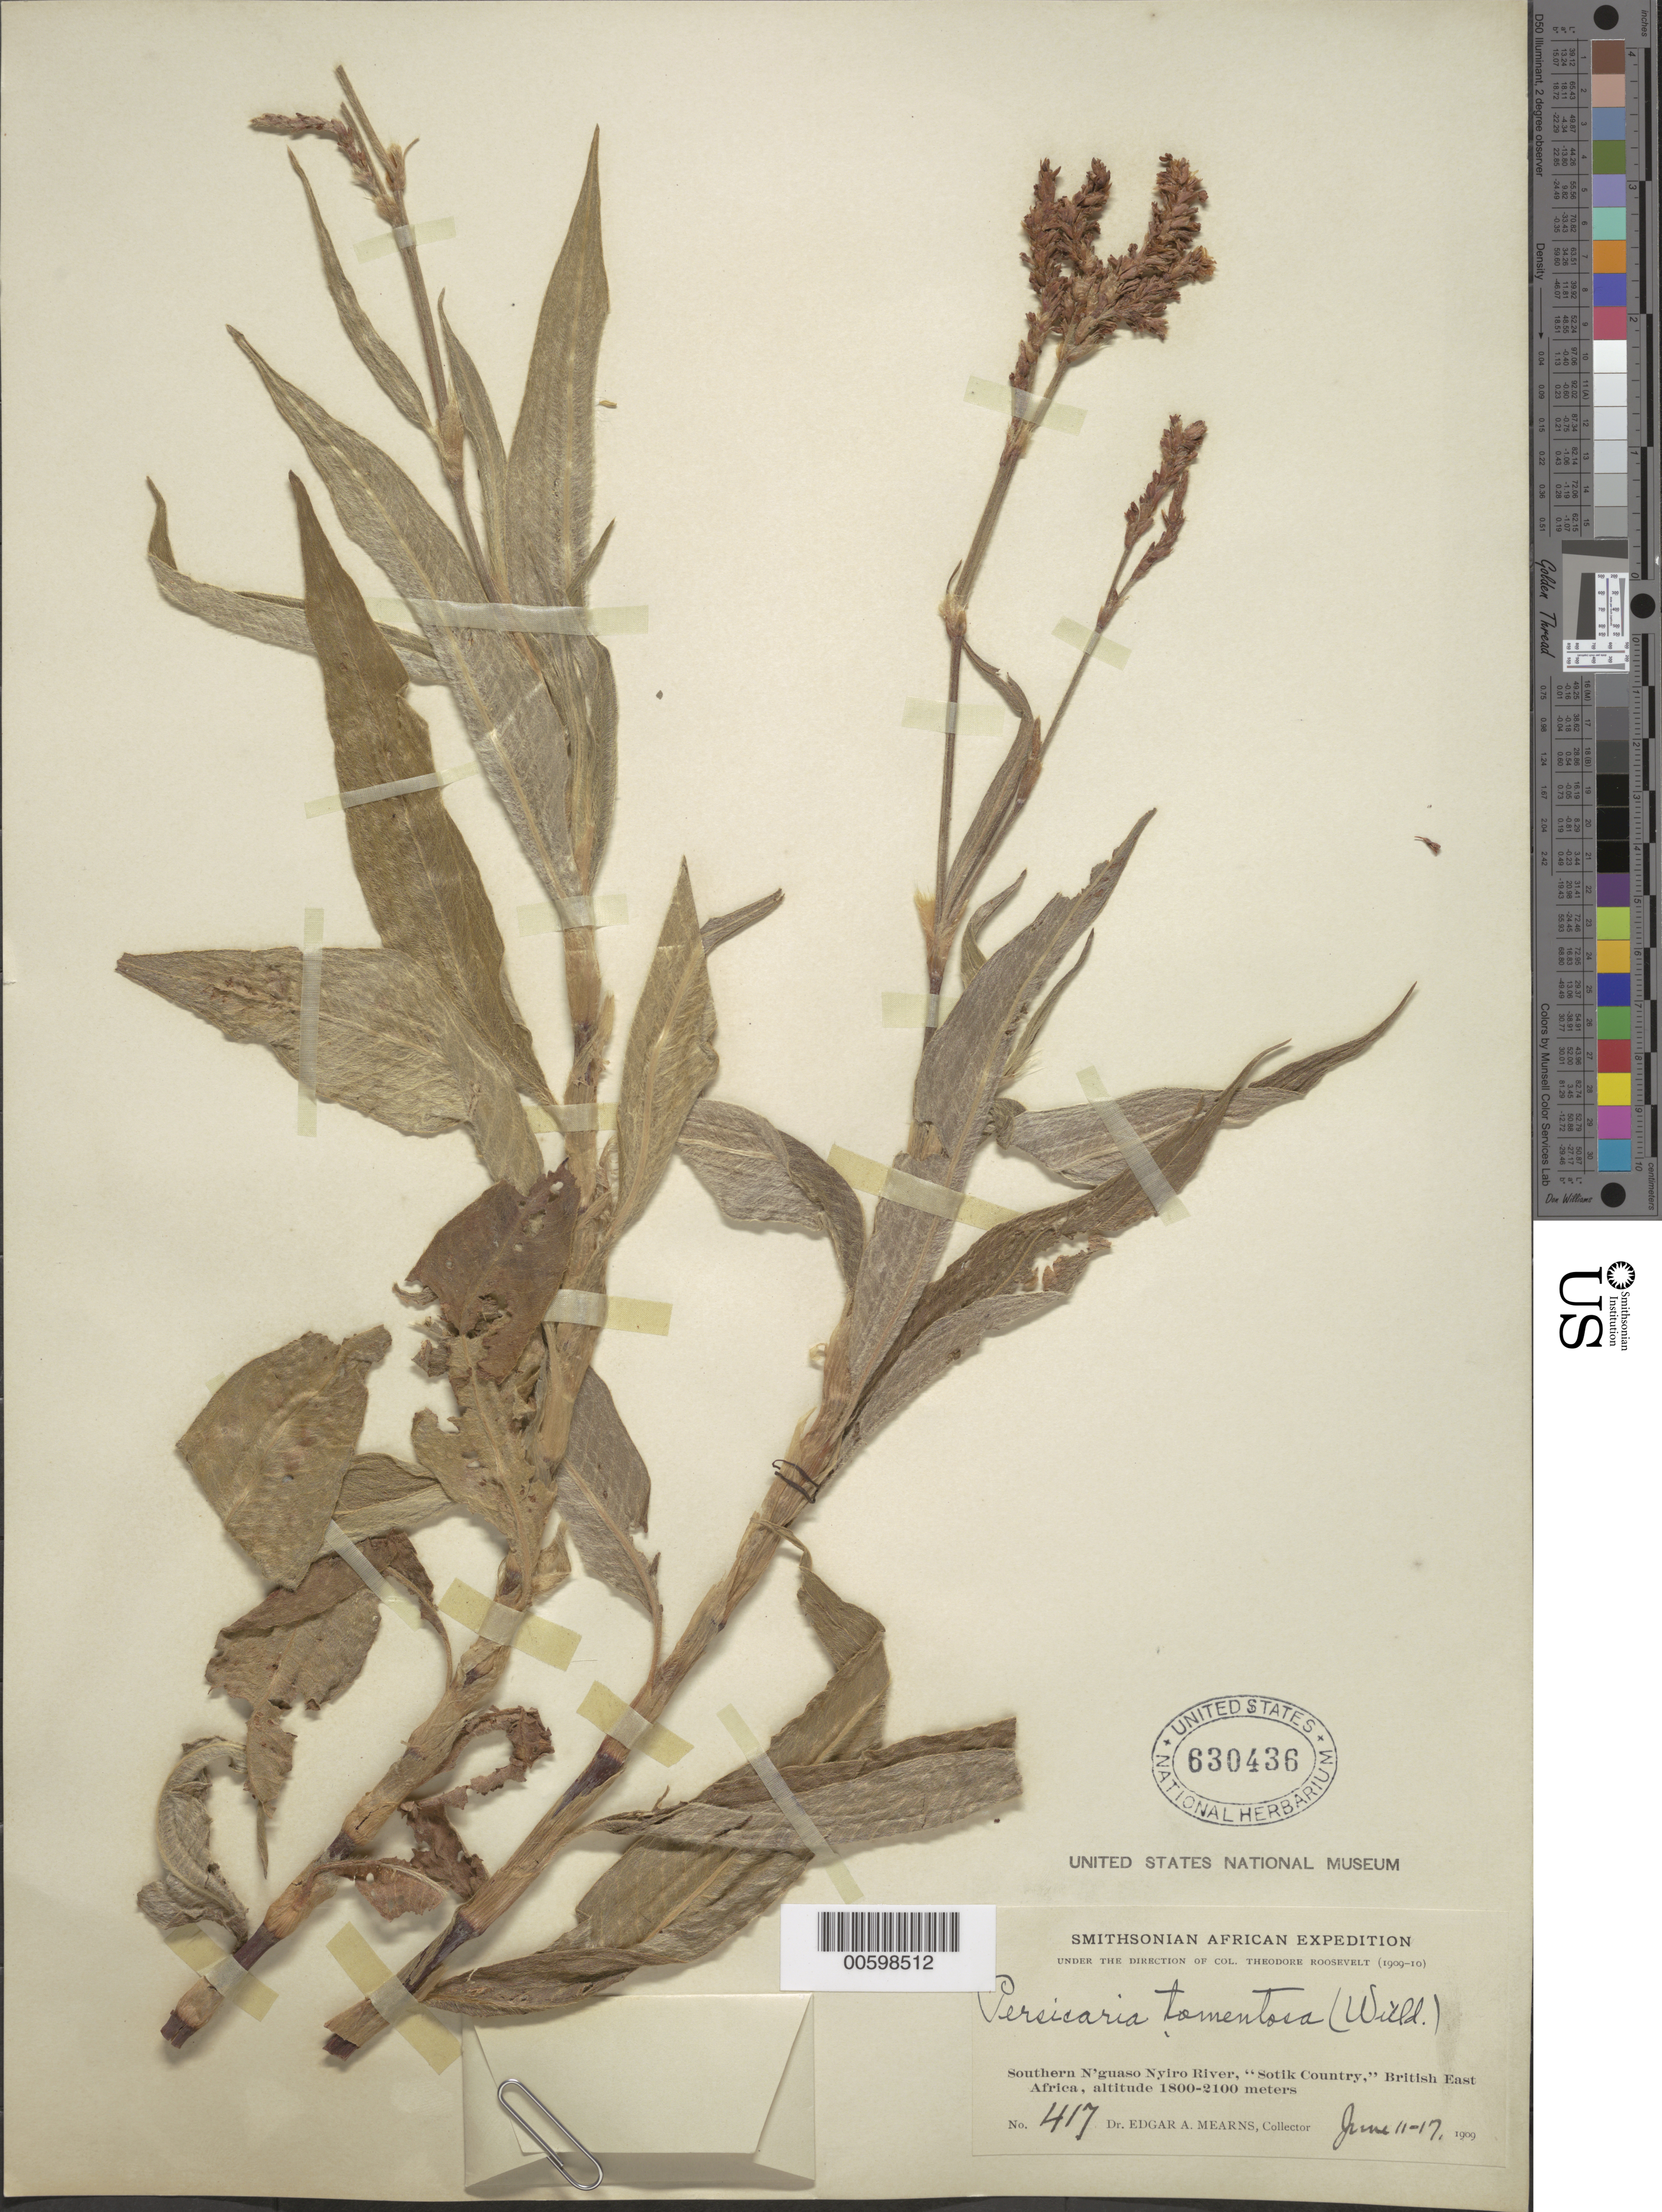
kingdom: Plantae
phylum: Tracheophyta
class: Magnoliopsida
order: Caryophyllales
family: Polygonaceae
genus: Persicaria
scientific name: Persicaria tomentosa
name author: Willd.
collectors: E. A. Mearns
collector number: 417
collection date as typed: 11 Jun 1909 to 17 Jun 1909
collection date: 1909-06-11/1909-06-17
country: Kenya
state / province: Bomet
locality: Southern Nguaso Nyiro river, Sotik area. Nyanza.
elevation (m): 1800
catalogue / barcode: US 630436